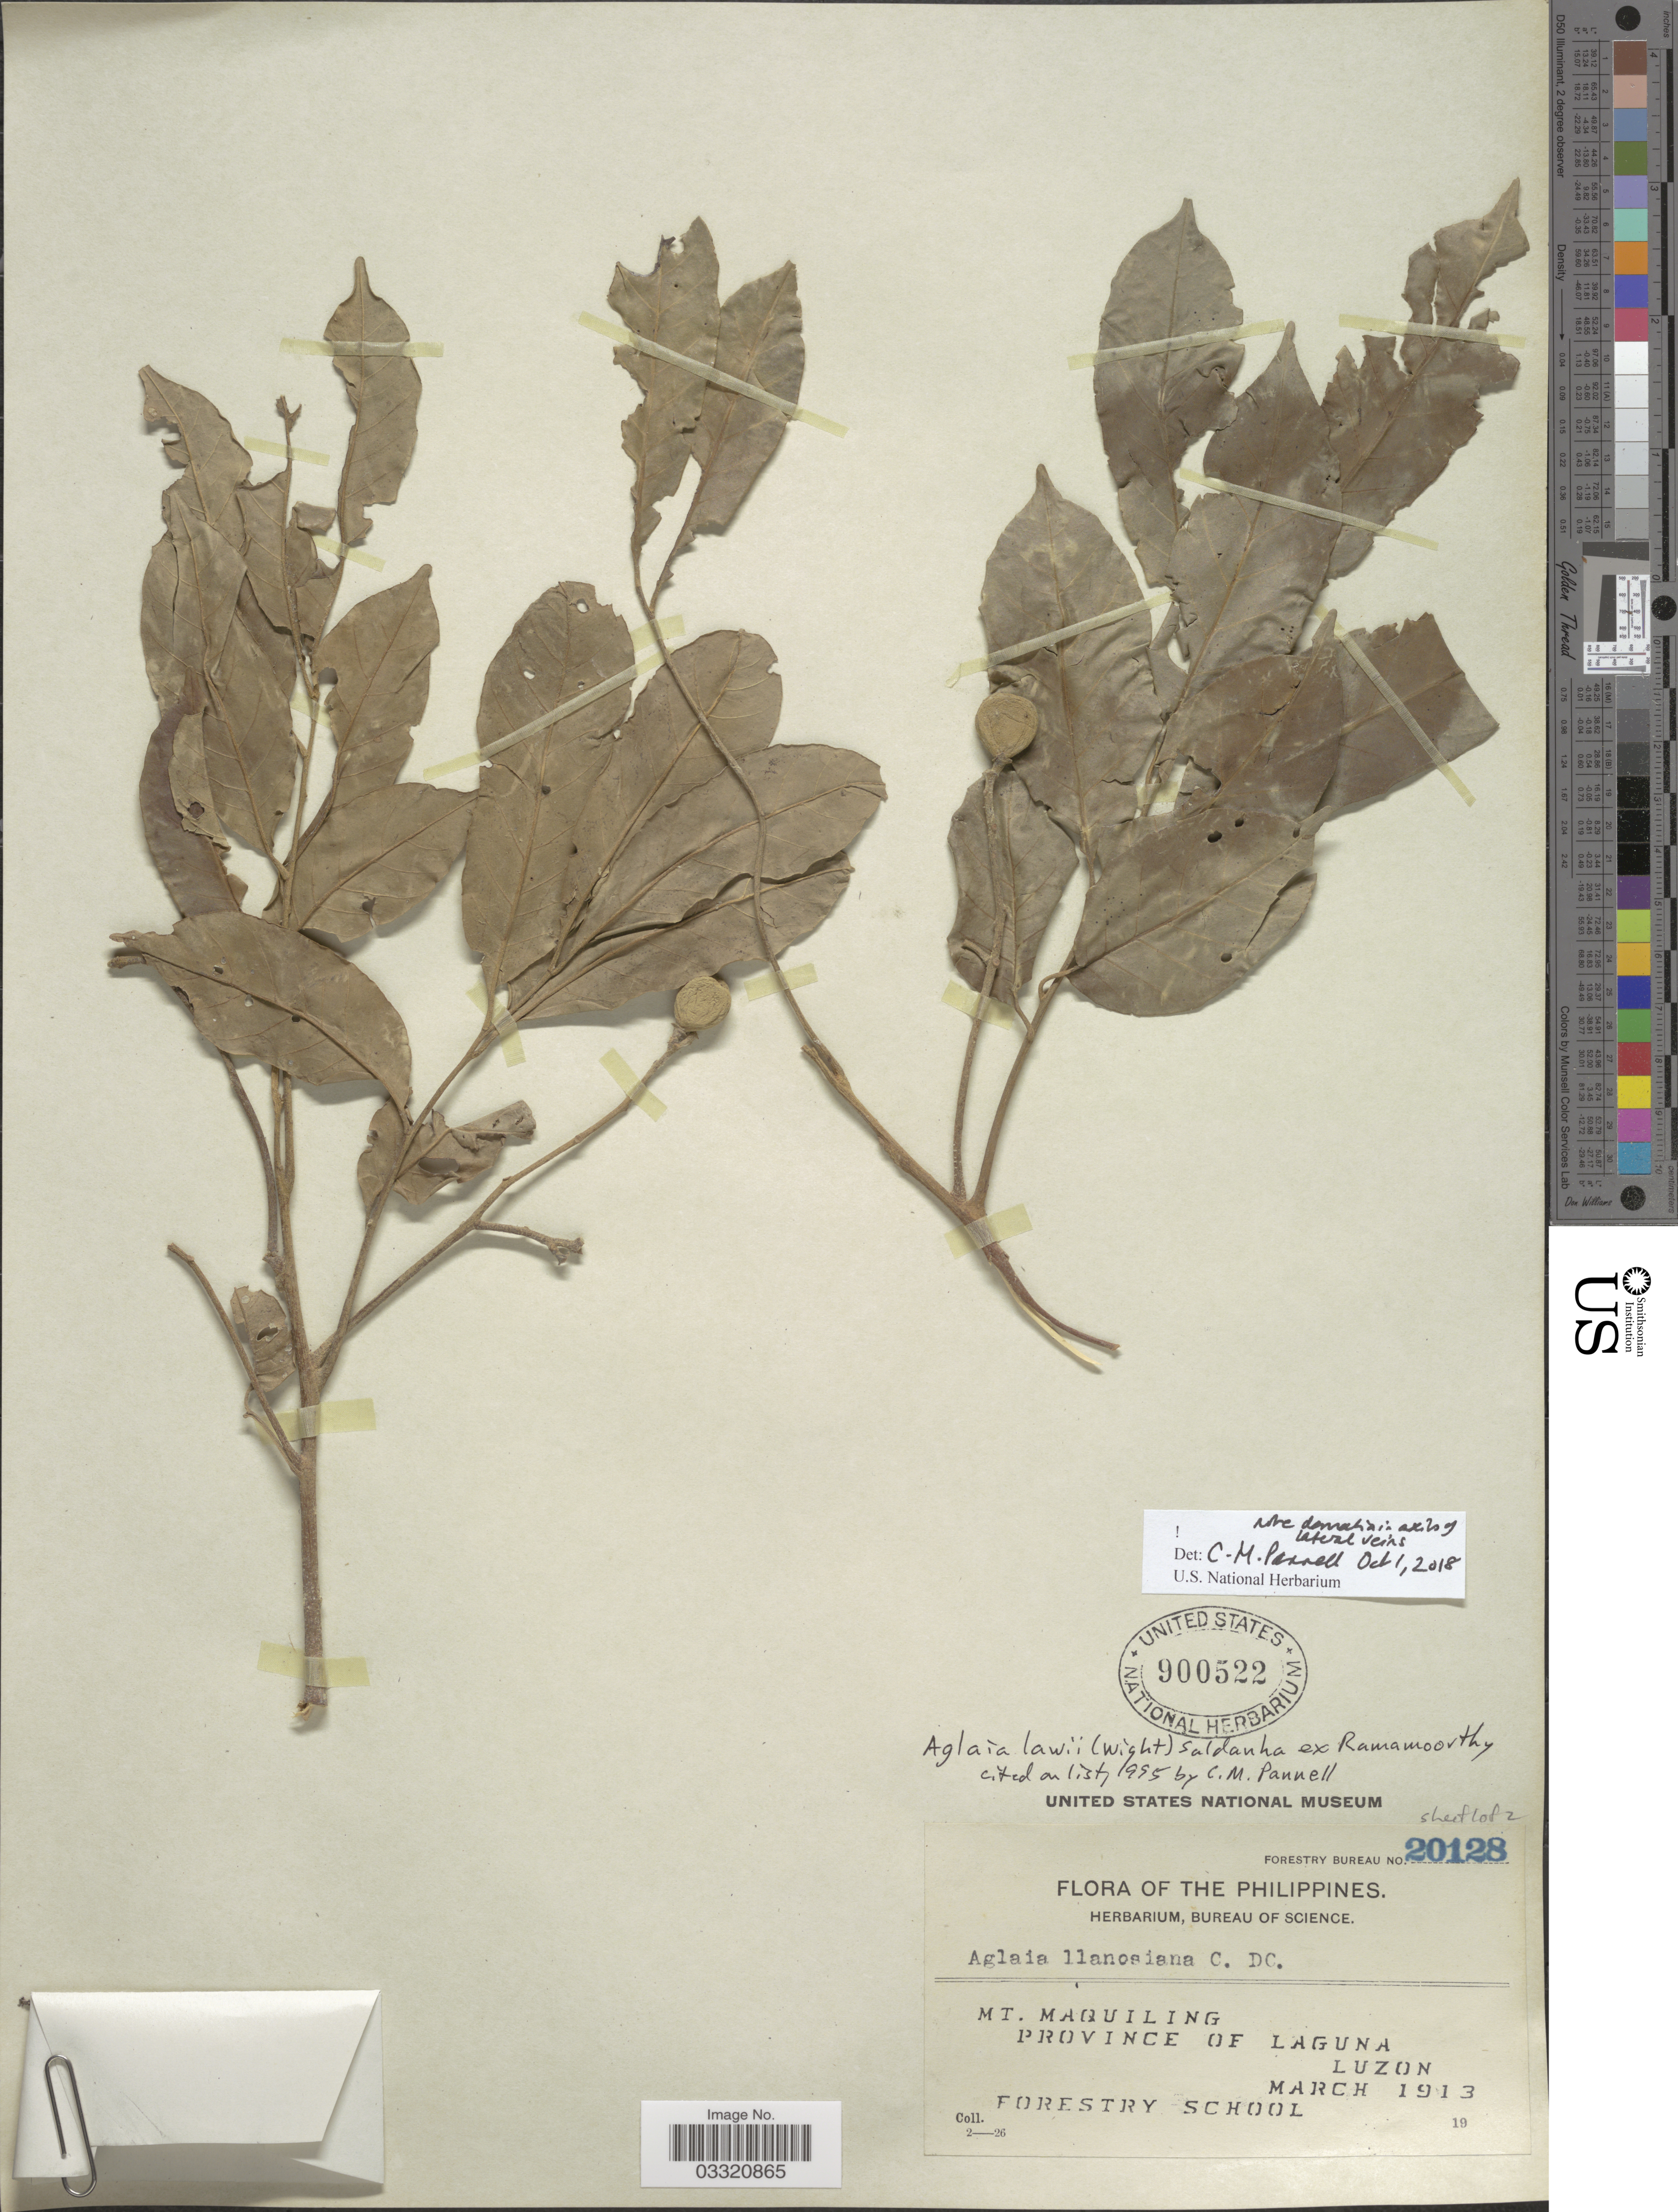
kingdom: Plantae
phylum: Tracheophyta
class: Magnoliopsida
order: Sapindales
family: Meliaceae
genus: Aglaia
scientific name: Aglaia lawii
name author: (Wight) C.J. Saldanha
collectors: Forestry School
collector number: Forestry Bureau 20128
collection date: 1913-03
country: Philippines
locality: Mt. Maquiling. Province of Laguna, Luzon.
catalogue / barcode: US 900522